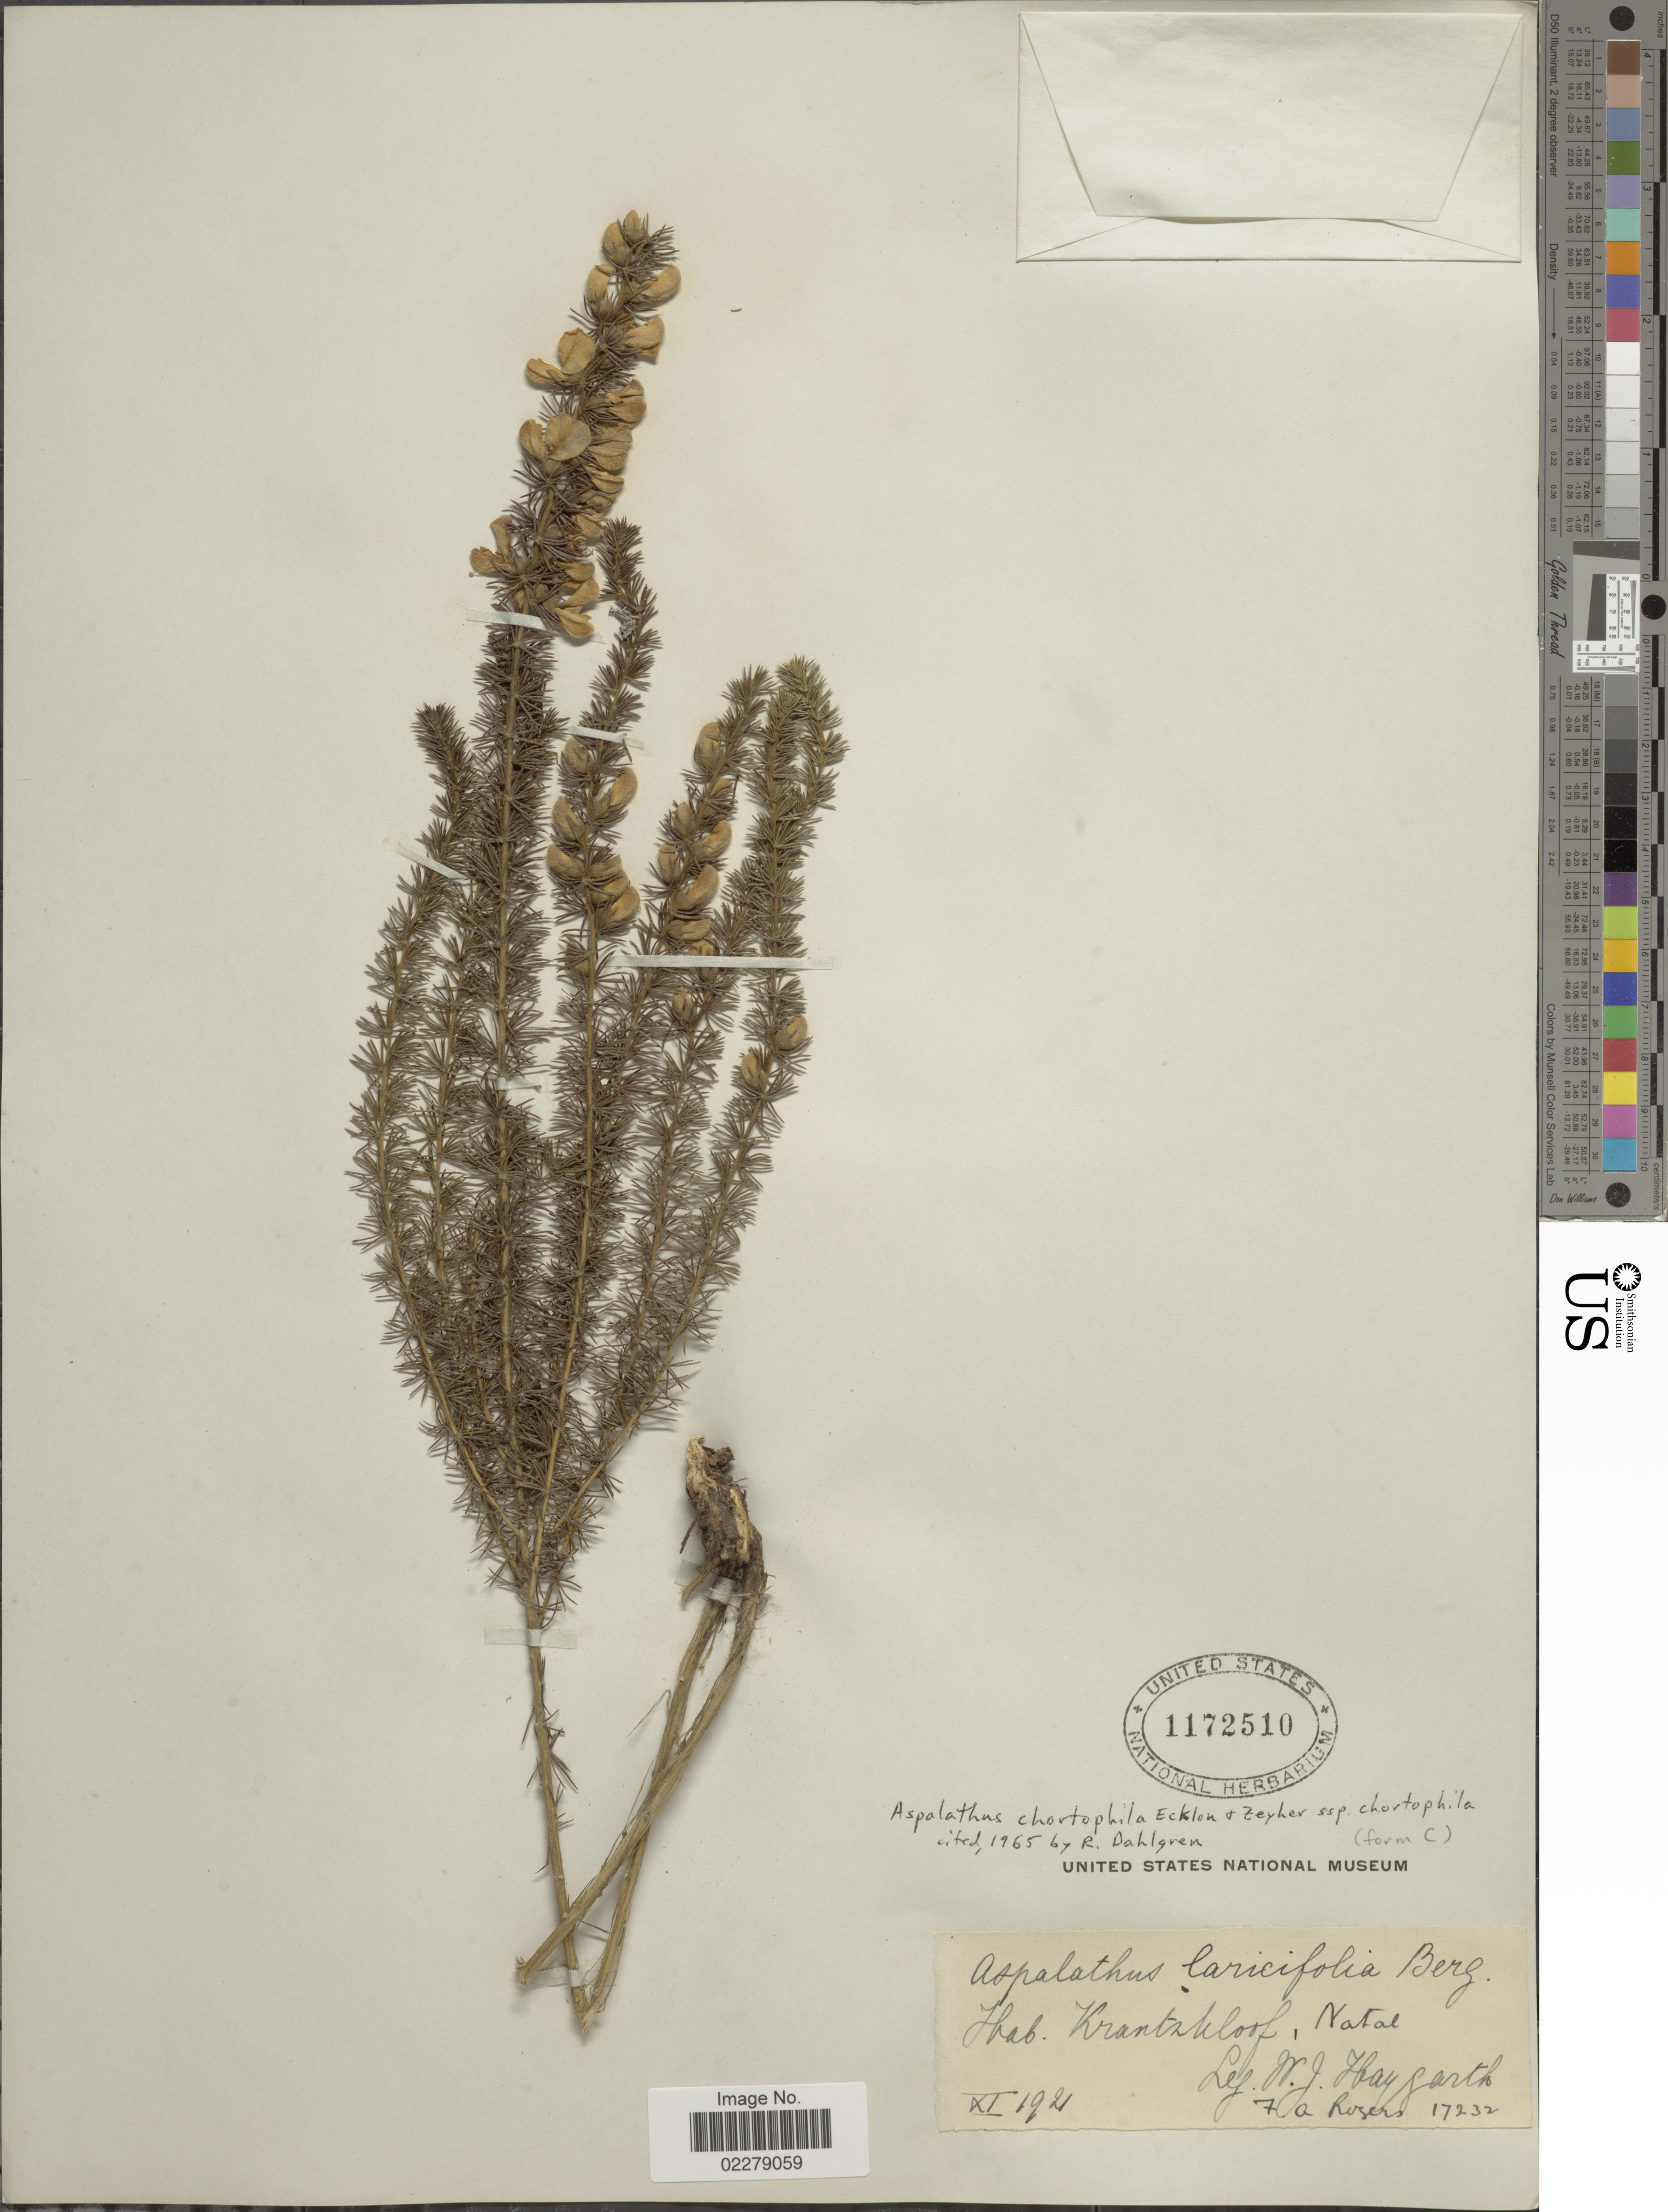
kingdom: Plantae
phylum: Tracheophyta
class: Magnoliopsida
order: Fabales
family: Fabaceae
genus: Aspalathus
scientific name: Aspalathus chortophila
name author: Eckl. & Zeyh.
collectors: W. Haygarth & F. A. Rogers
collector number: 17232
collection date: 1921-11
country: South Africa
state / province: KwaZulu-Natal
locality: Krantzkloof, Natal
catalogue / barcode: US 1172510